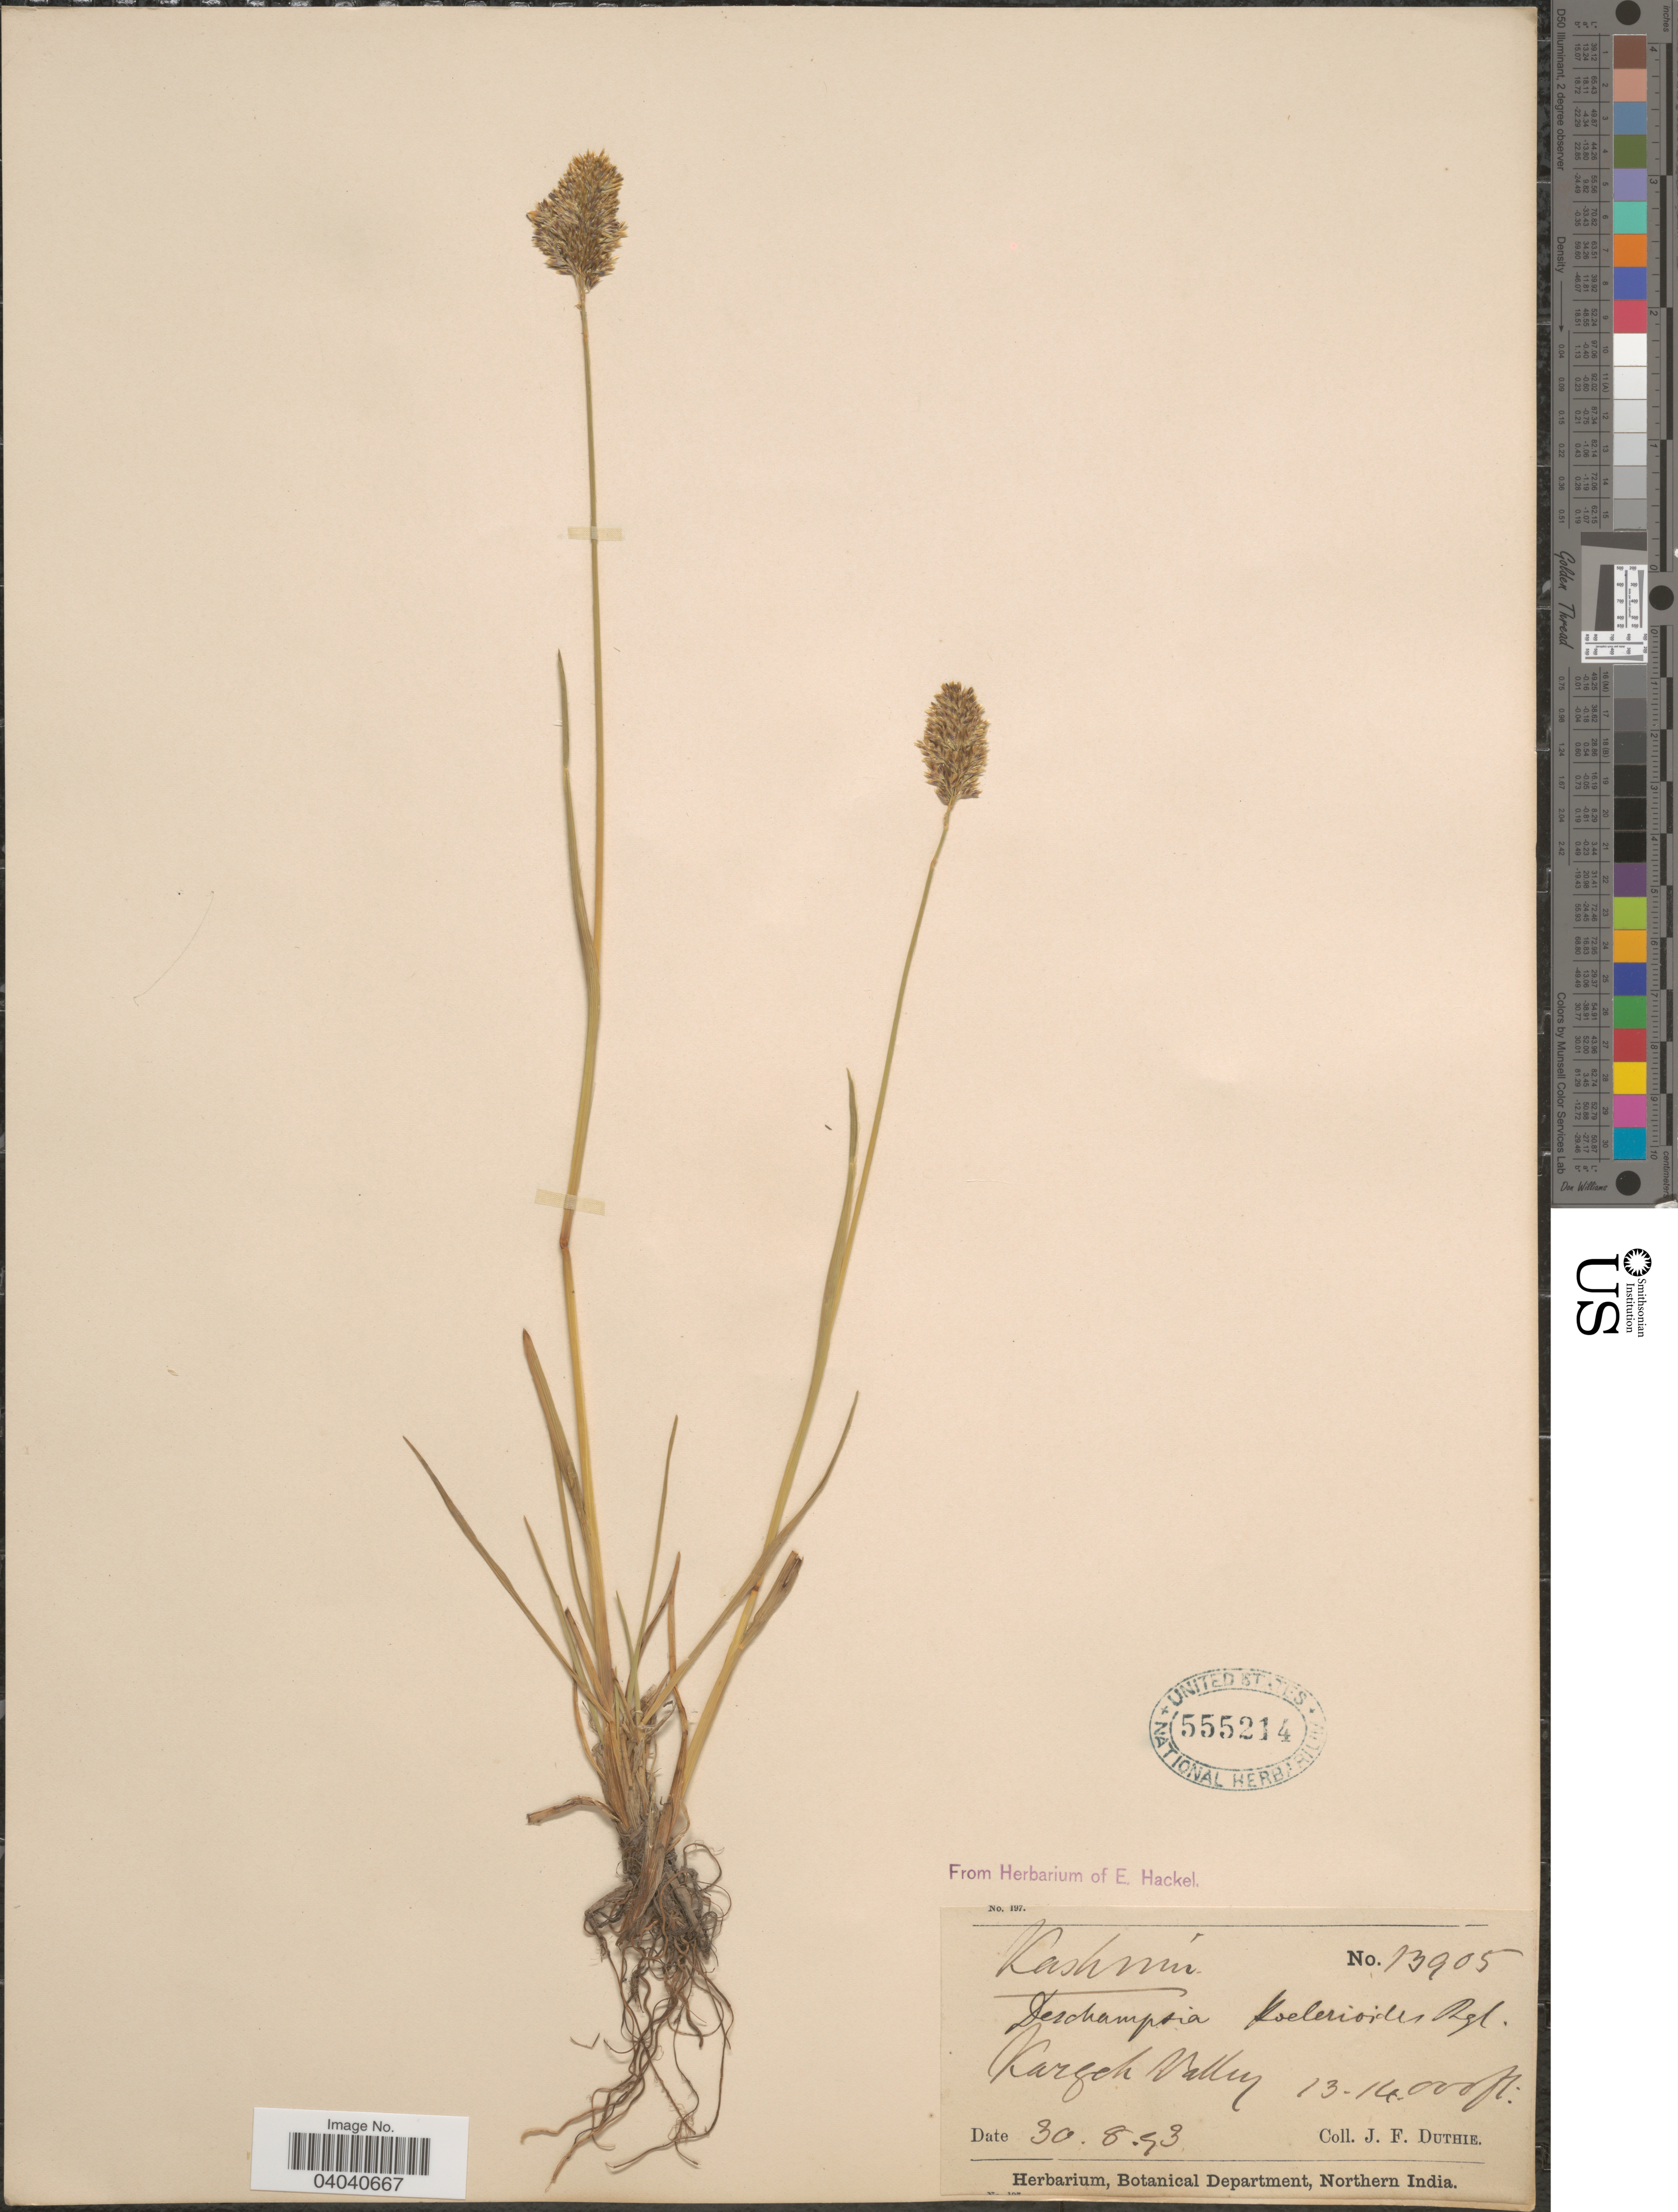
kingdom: Plantae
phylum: Tracheophyta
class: Liliopsida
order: Poales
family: Poaceae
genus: Deschampsia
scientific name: Deschampsia koelerioides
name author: Regel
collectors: J. F. Duthie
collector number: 13905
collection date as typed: Transcribed d/m/y: 30/8/93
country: India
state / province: Jammu and Kashmir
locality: Kashmir. Kargeh Valley.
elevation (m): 3962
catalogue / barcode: US 555214